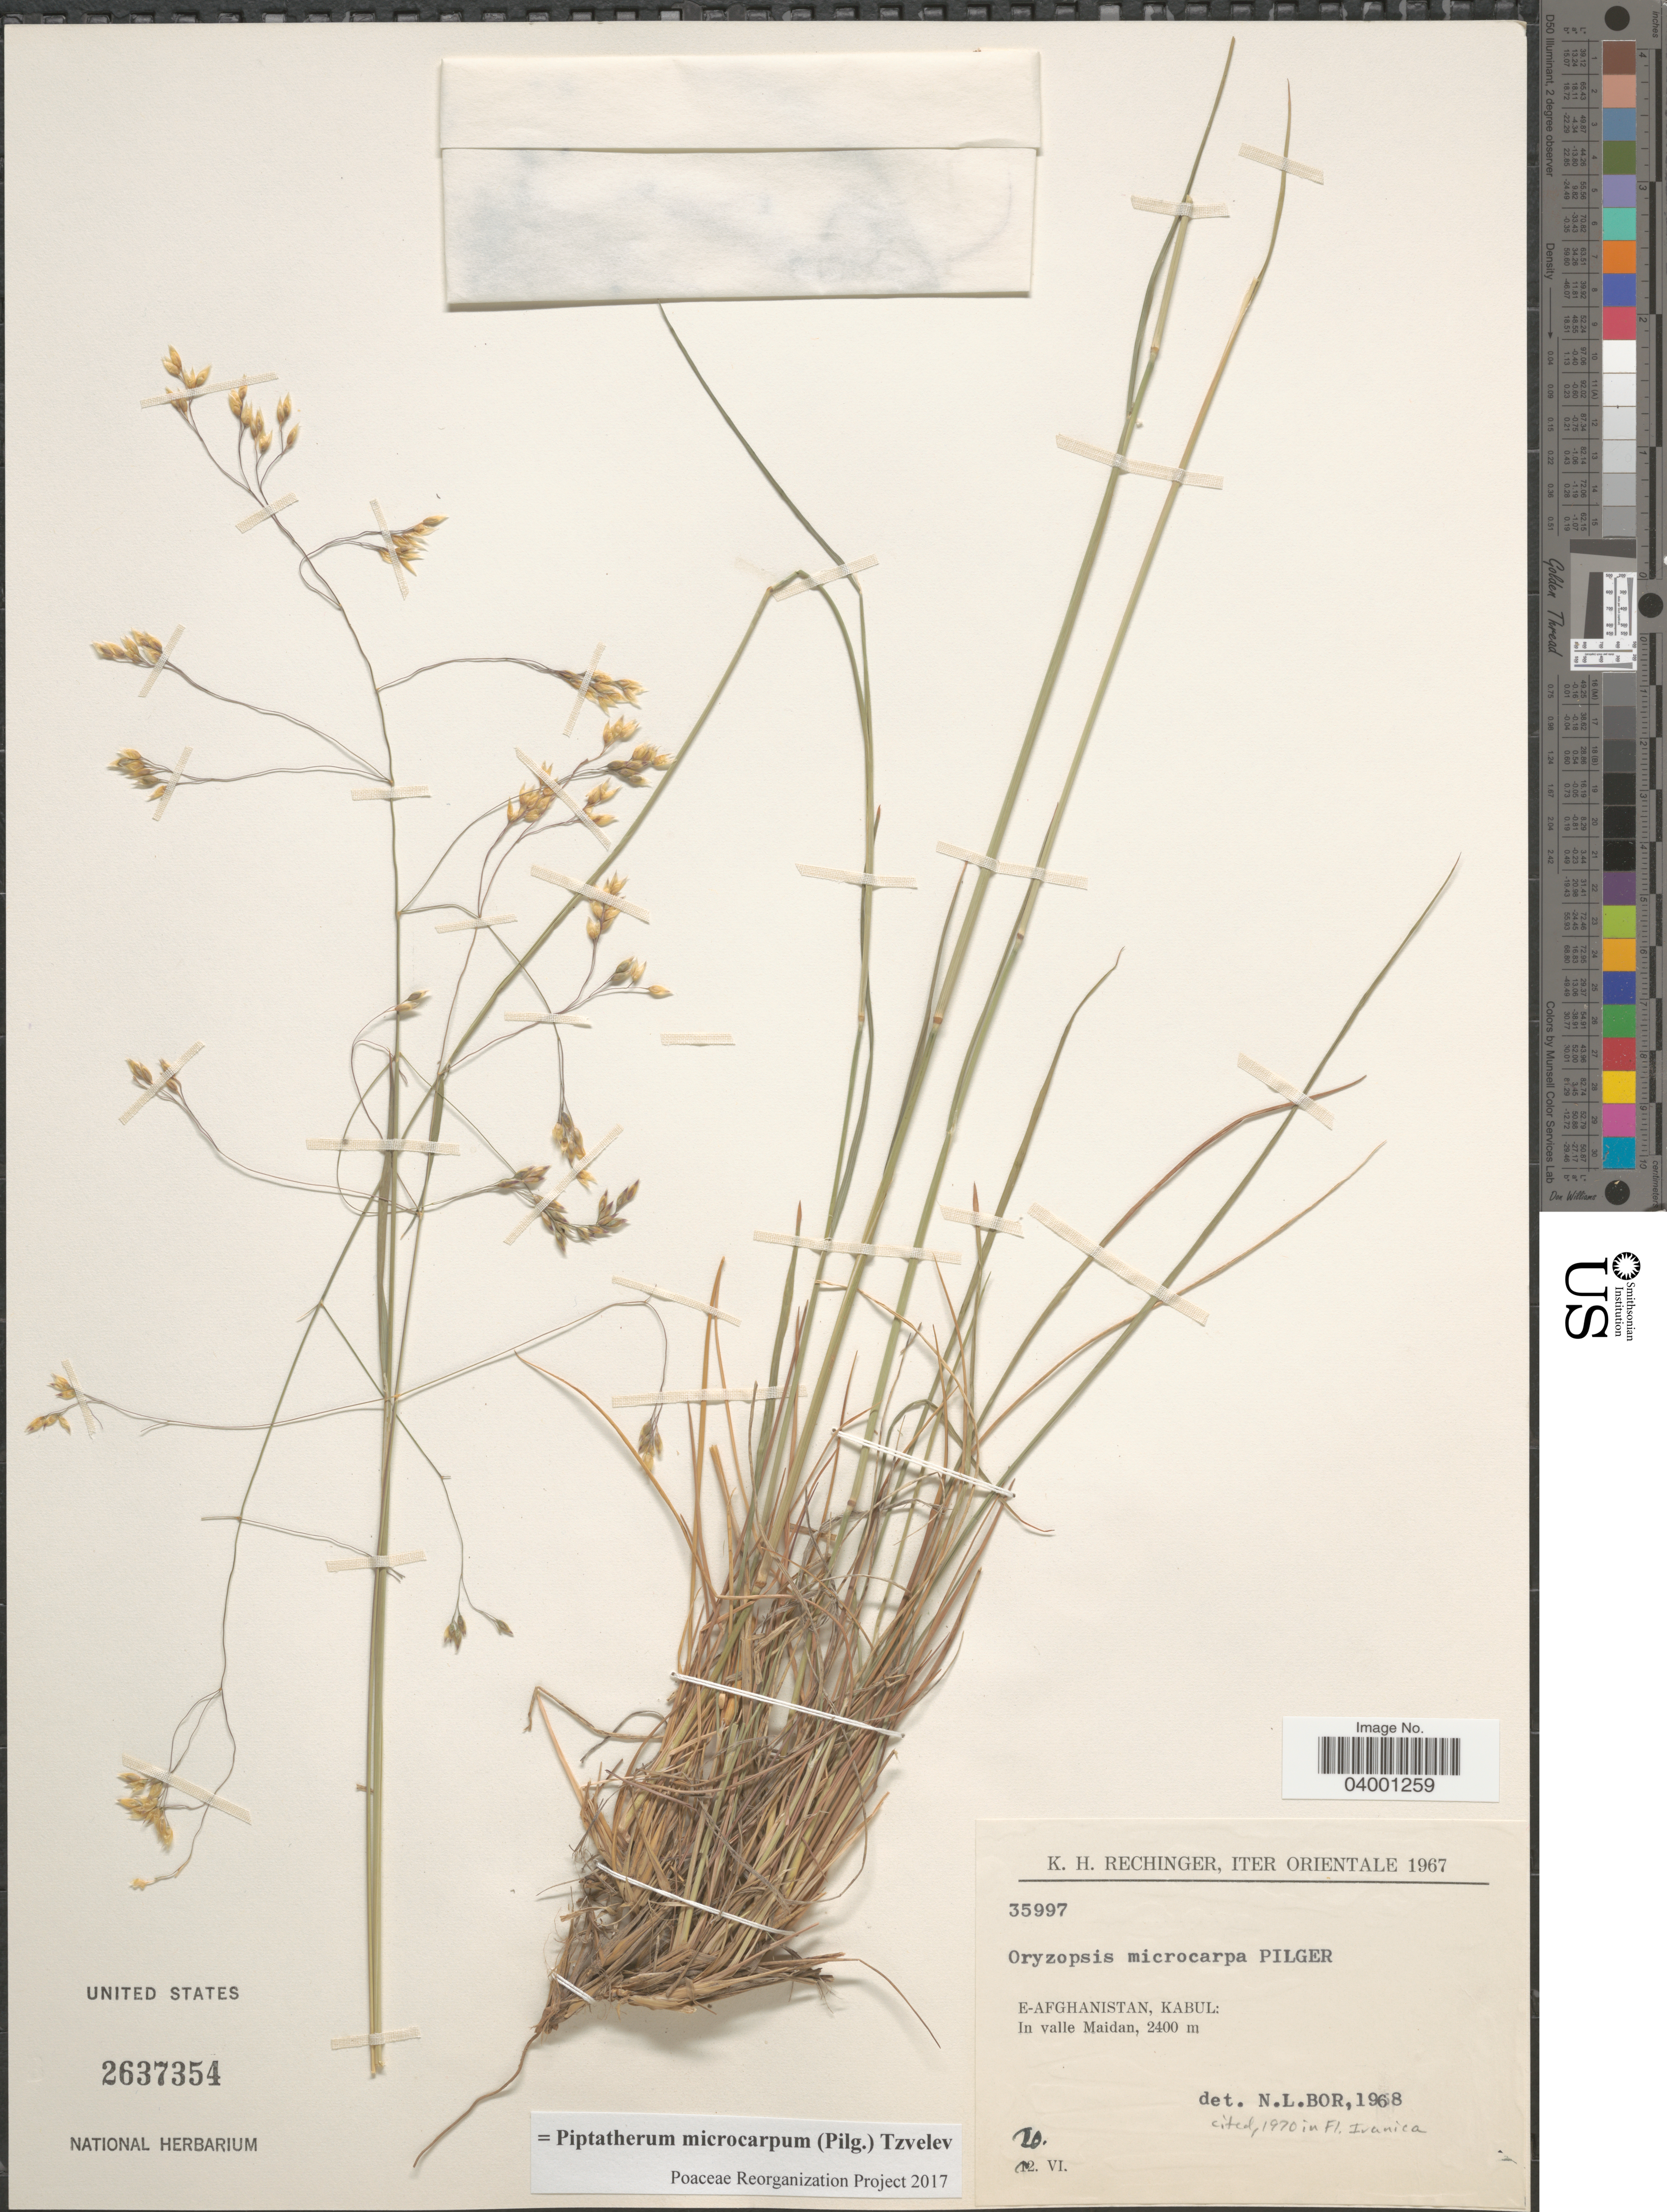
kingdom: Plantae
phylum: Tracheophyta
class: Liliopsida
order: Poales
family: Poaceae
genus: Piptatherum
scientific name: Piptatherum microcarpum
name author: (Pilg.) Tzvelev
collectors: K. H. Rechinger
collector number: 35997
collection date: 1967-06-20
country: Afghanistan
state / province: Kabul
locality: Iter Orientale. E-Afghanistan: In valle Maidan.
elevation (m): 2400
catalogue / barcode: US 2637354